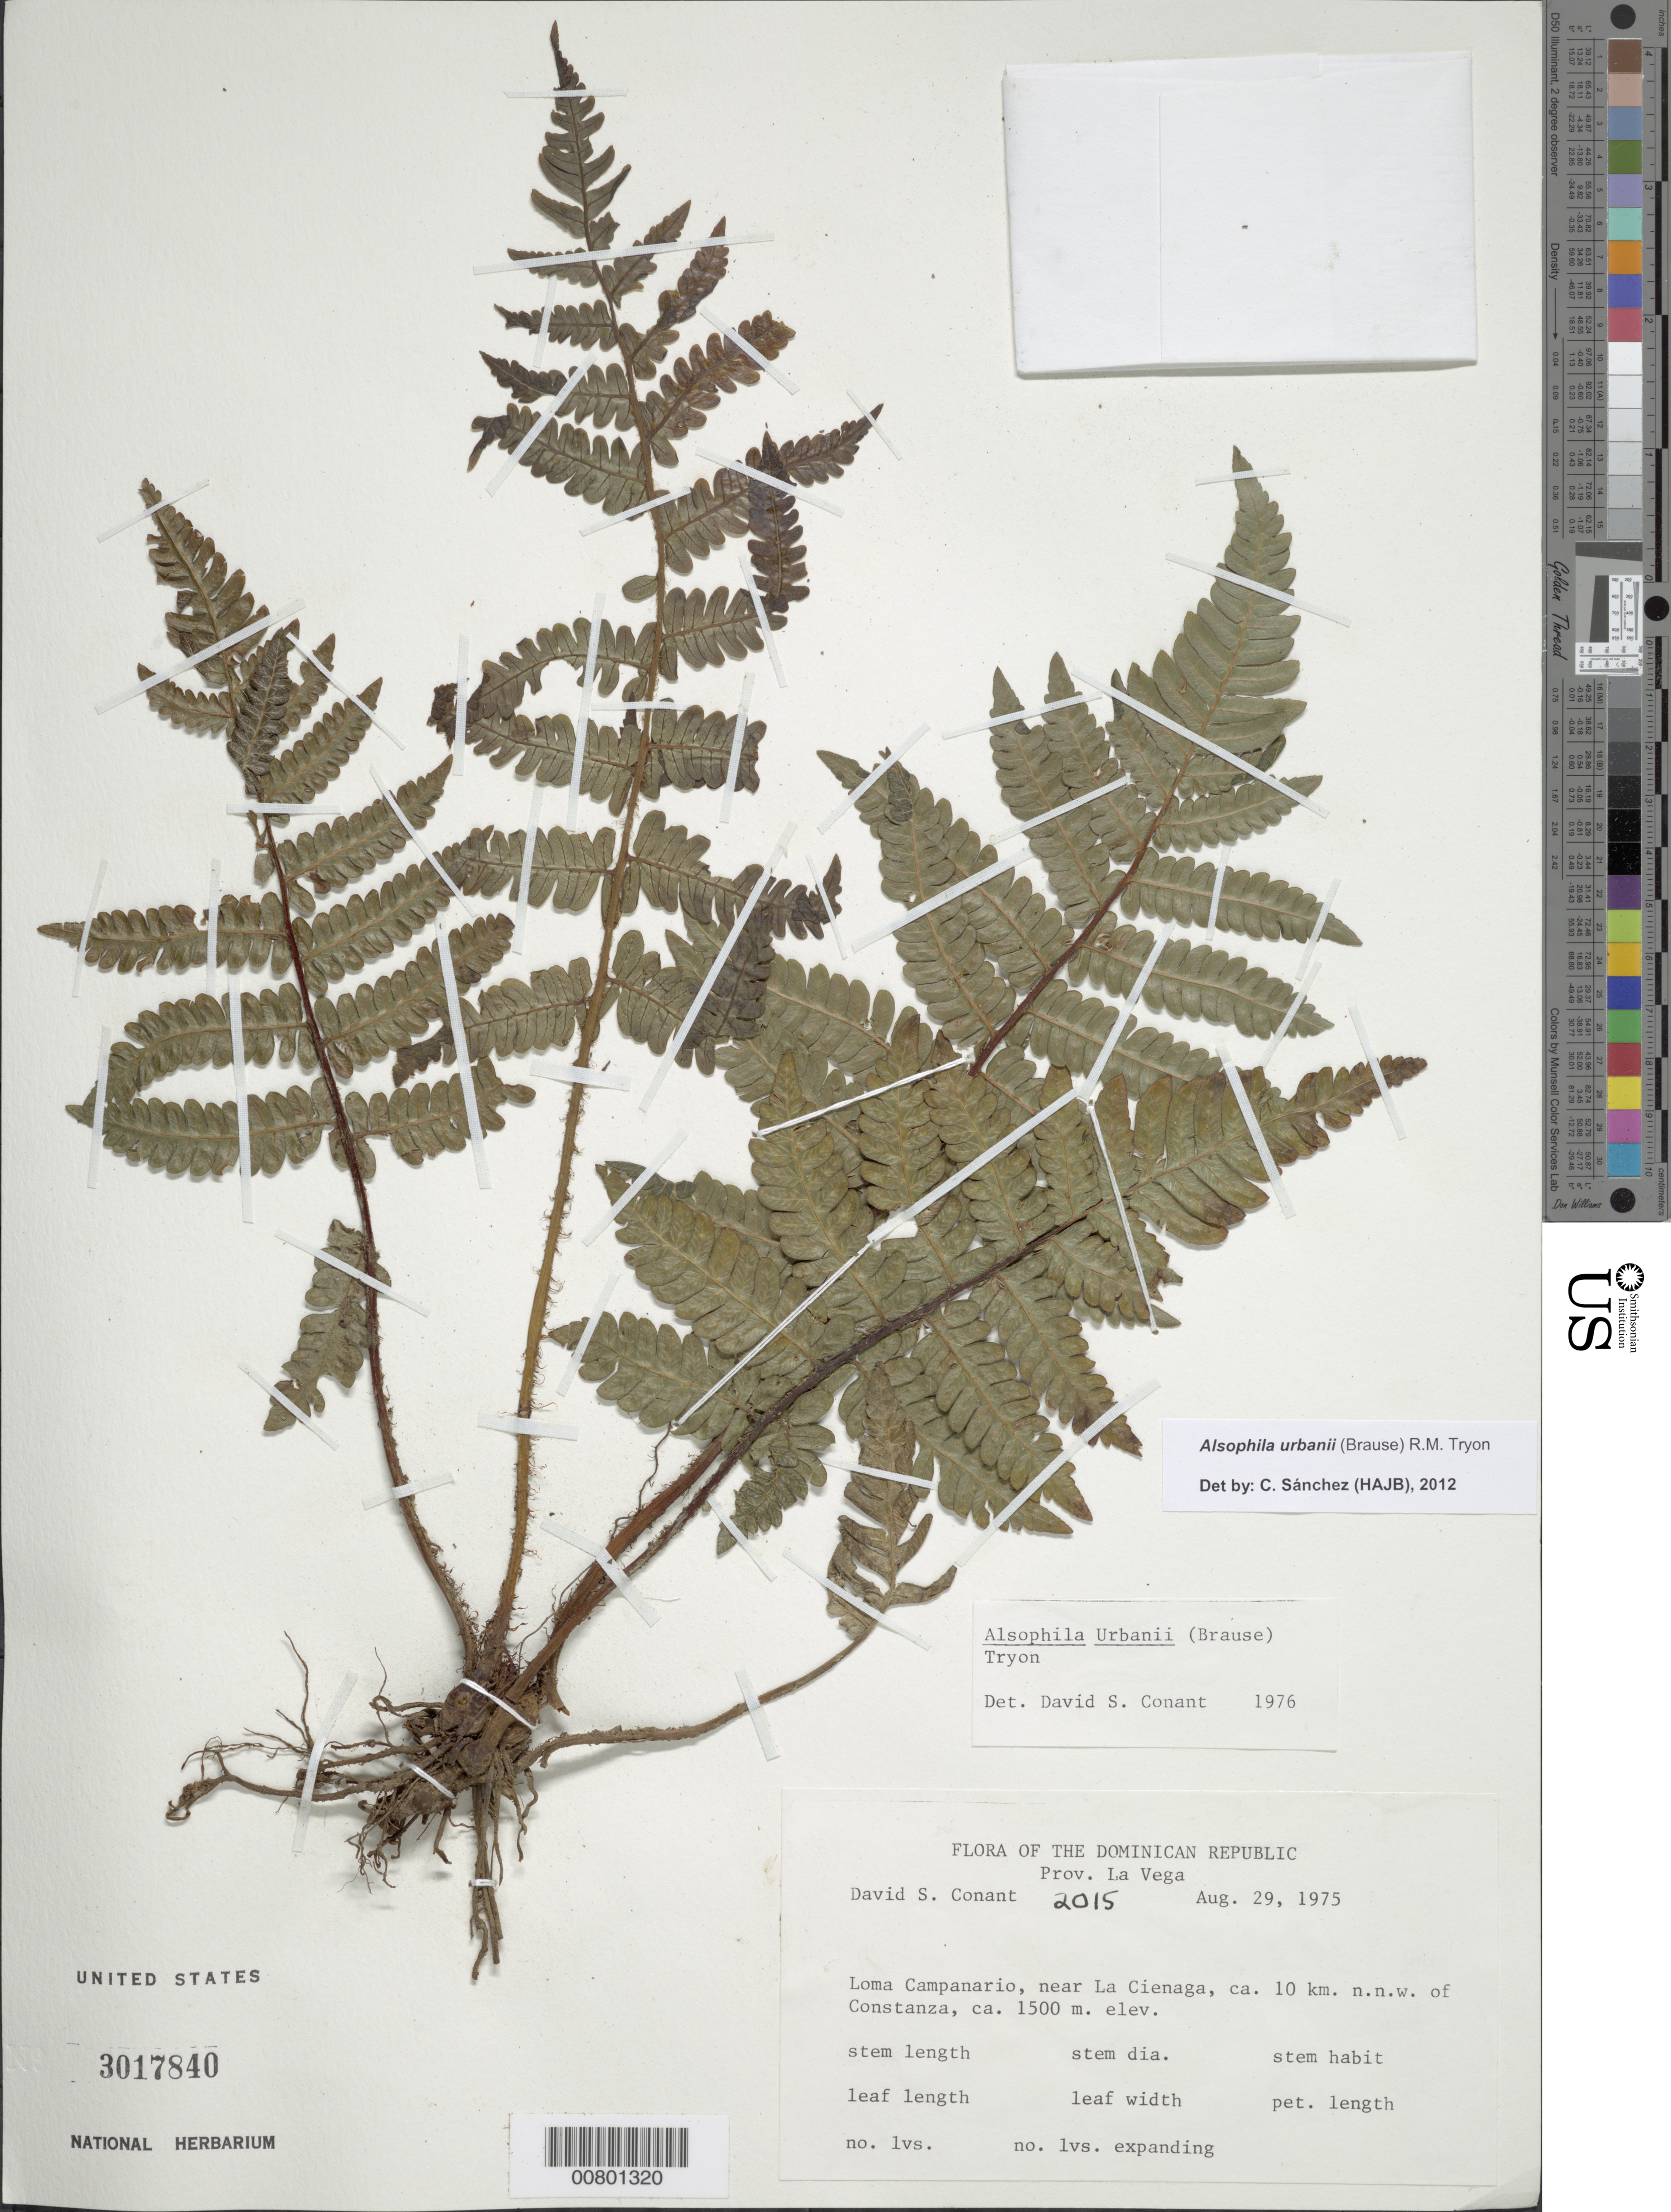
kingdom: Plantae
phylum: Tracheophyta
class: Polypodiopsida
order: Cyatheales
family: Cyatheaceae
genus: Alsophila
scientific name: Alsophila urbanii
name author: (Brause) R.M. Tryon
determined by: Conant, D. S.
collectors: D. S. Conant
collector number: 2015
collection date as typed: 29 Aug 1975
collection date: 1975-08-29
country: Dominican Republic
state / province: La Vega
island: Hispaniola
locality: Loma Campanario, near La Cienaga, ca. 10 km NNW of Constanza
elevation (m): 1500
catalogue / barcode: US 3017840